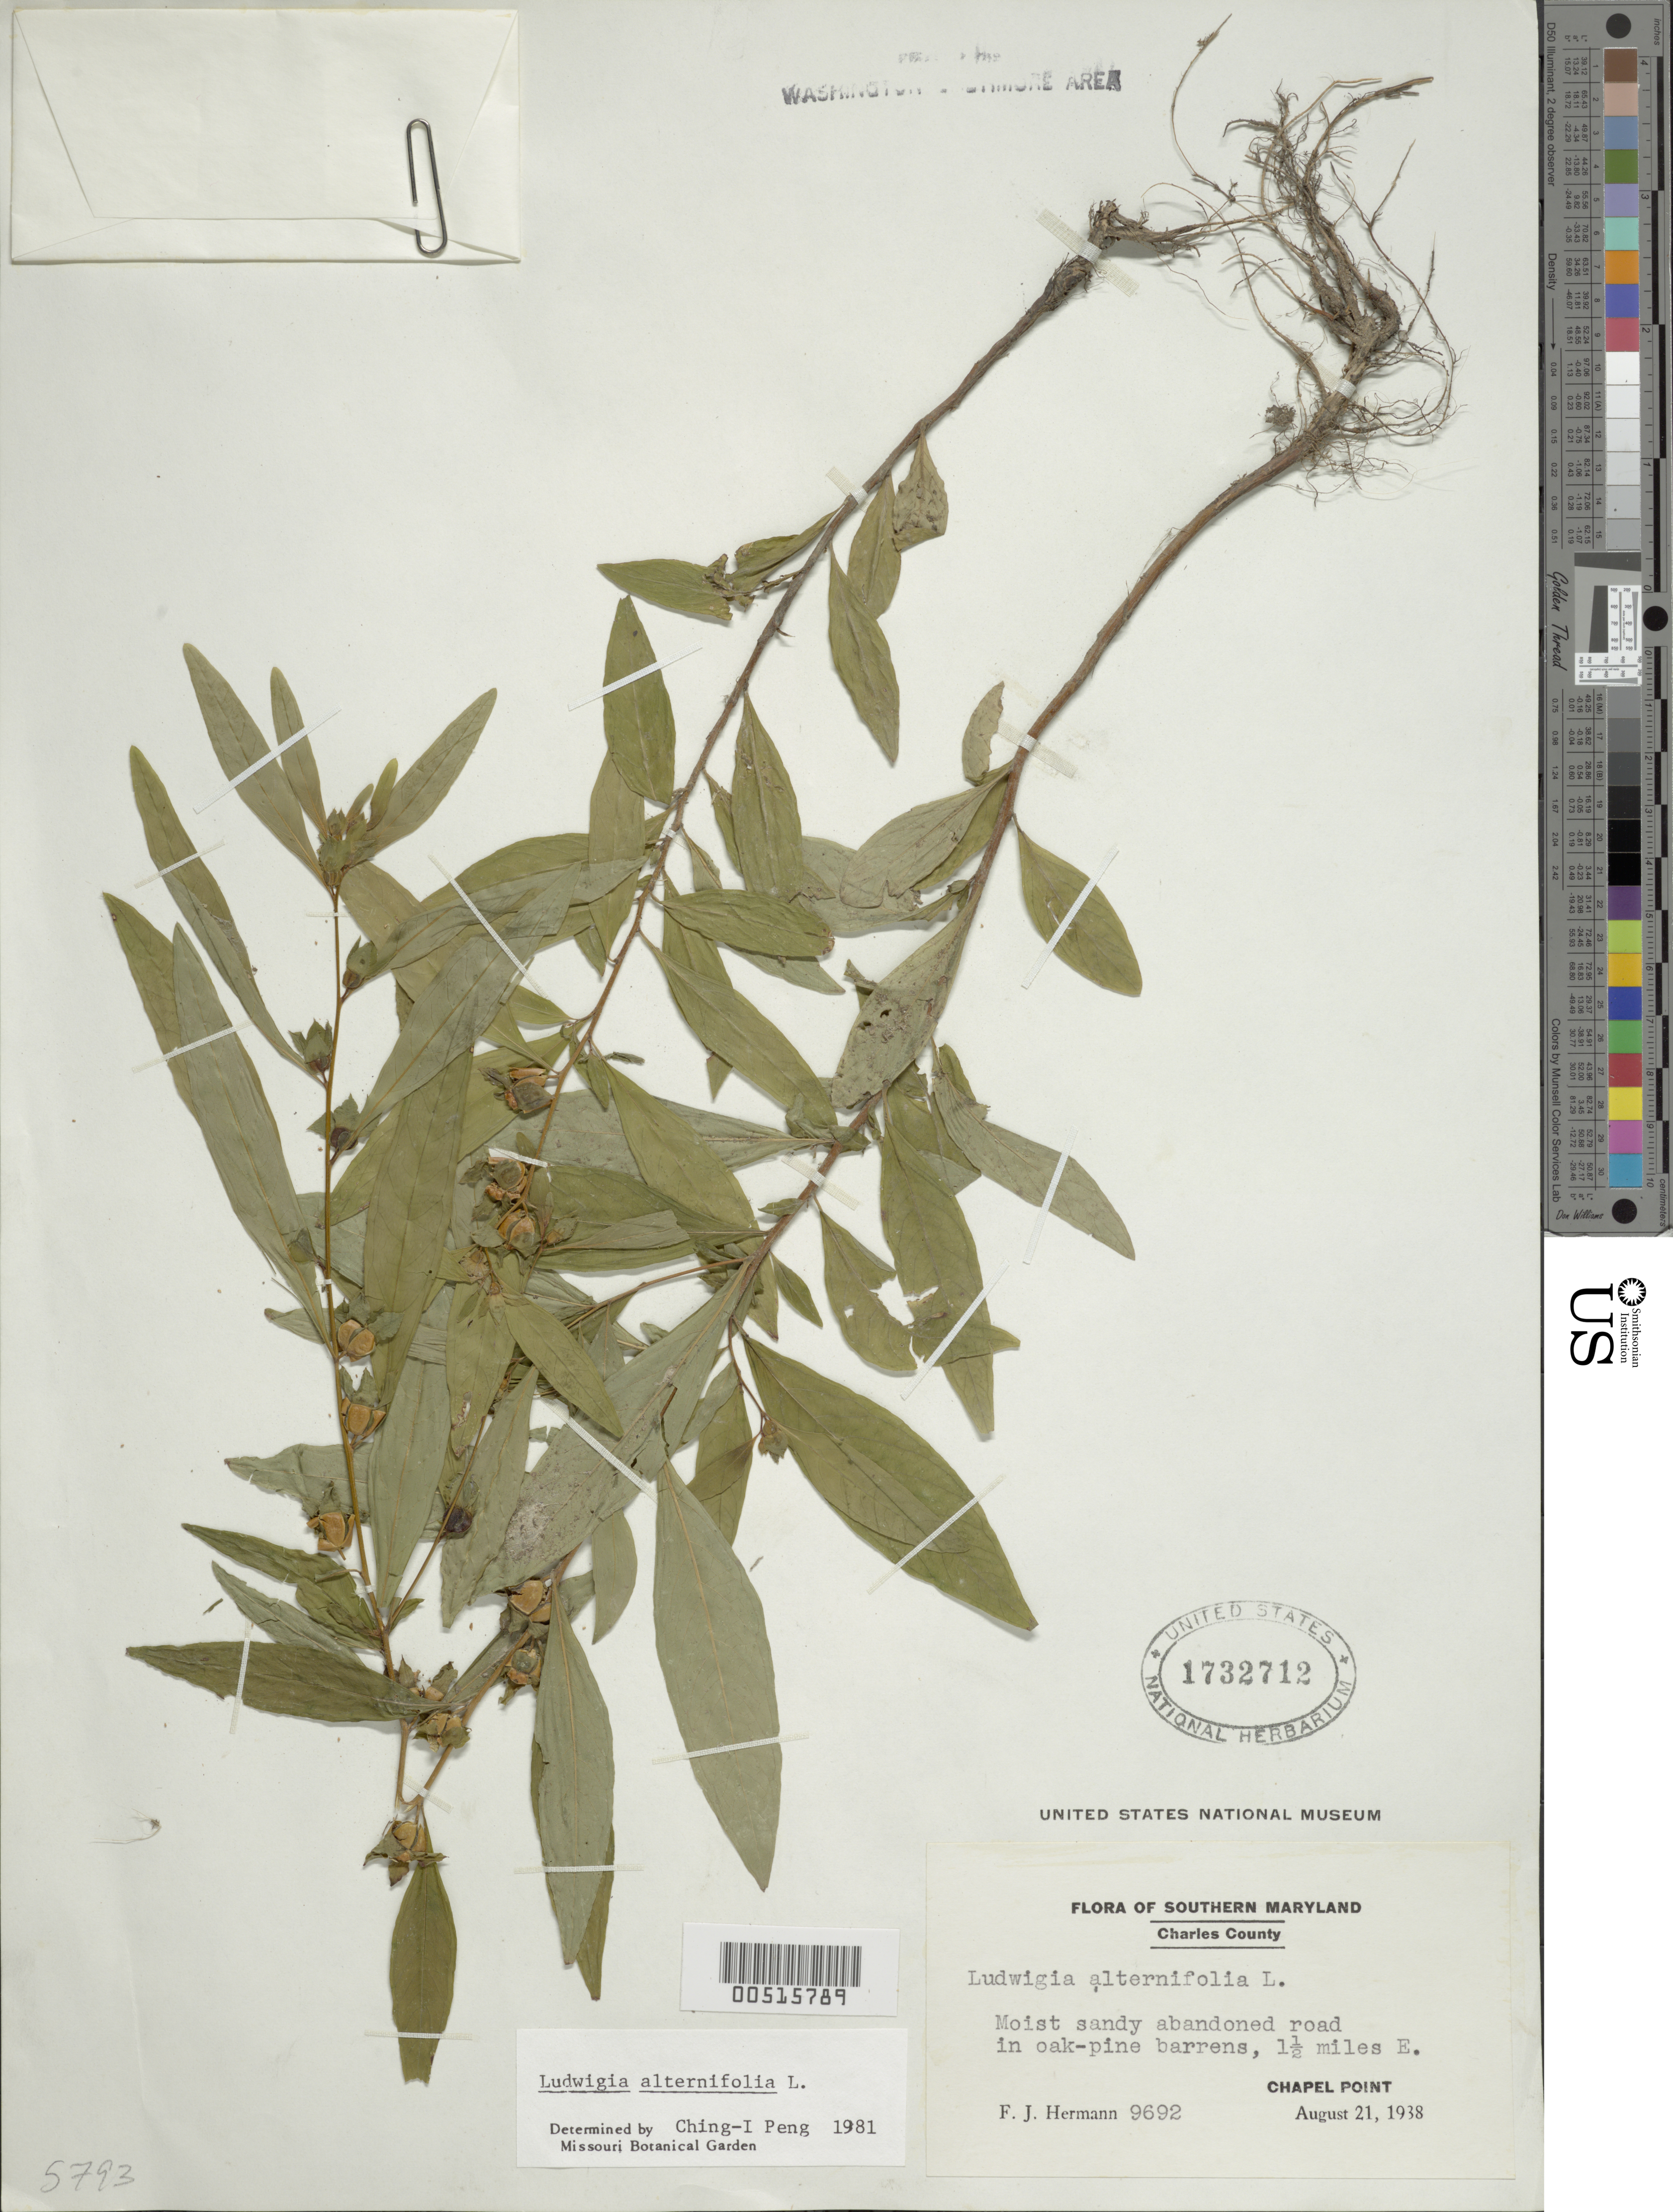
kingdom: Plantae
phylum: Tracheophyta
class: Magnoliopsida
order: Myrtales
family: Onagraceae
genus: Ludwigia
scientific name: Ludwigia alternifolia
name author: L.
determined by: Peng, C. I.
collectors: F. J. Hermann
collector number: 9692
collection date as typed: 21 Aug 1938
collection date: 1938-08-21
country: United States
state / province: Maryland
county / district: Charles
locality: Chapel Point, 1.5 mi. E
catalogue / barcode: US 1732712